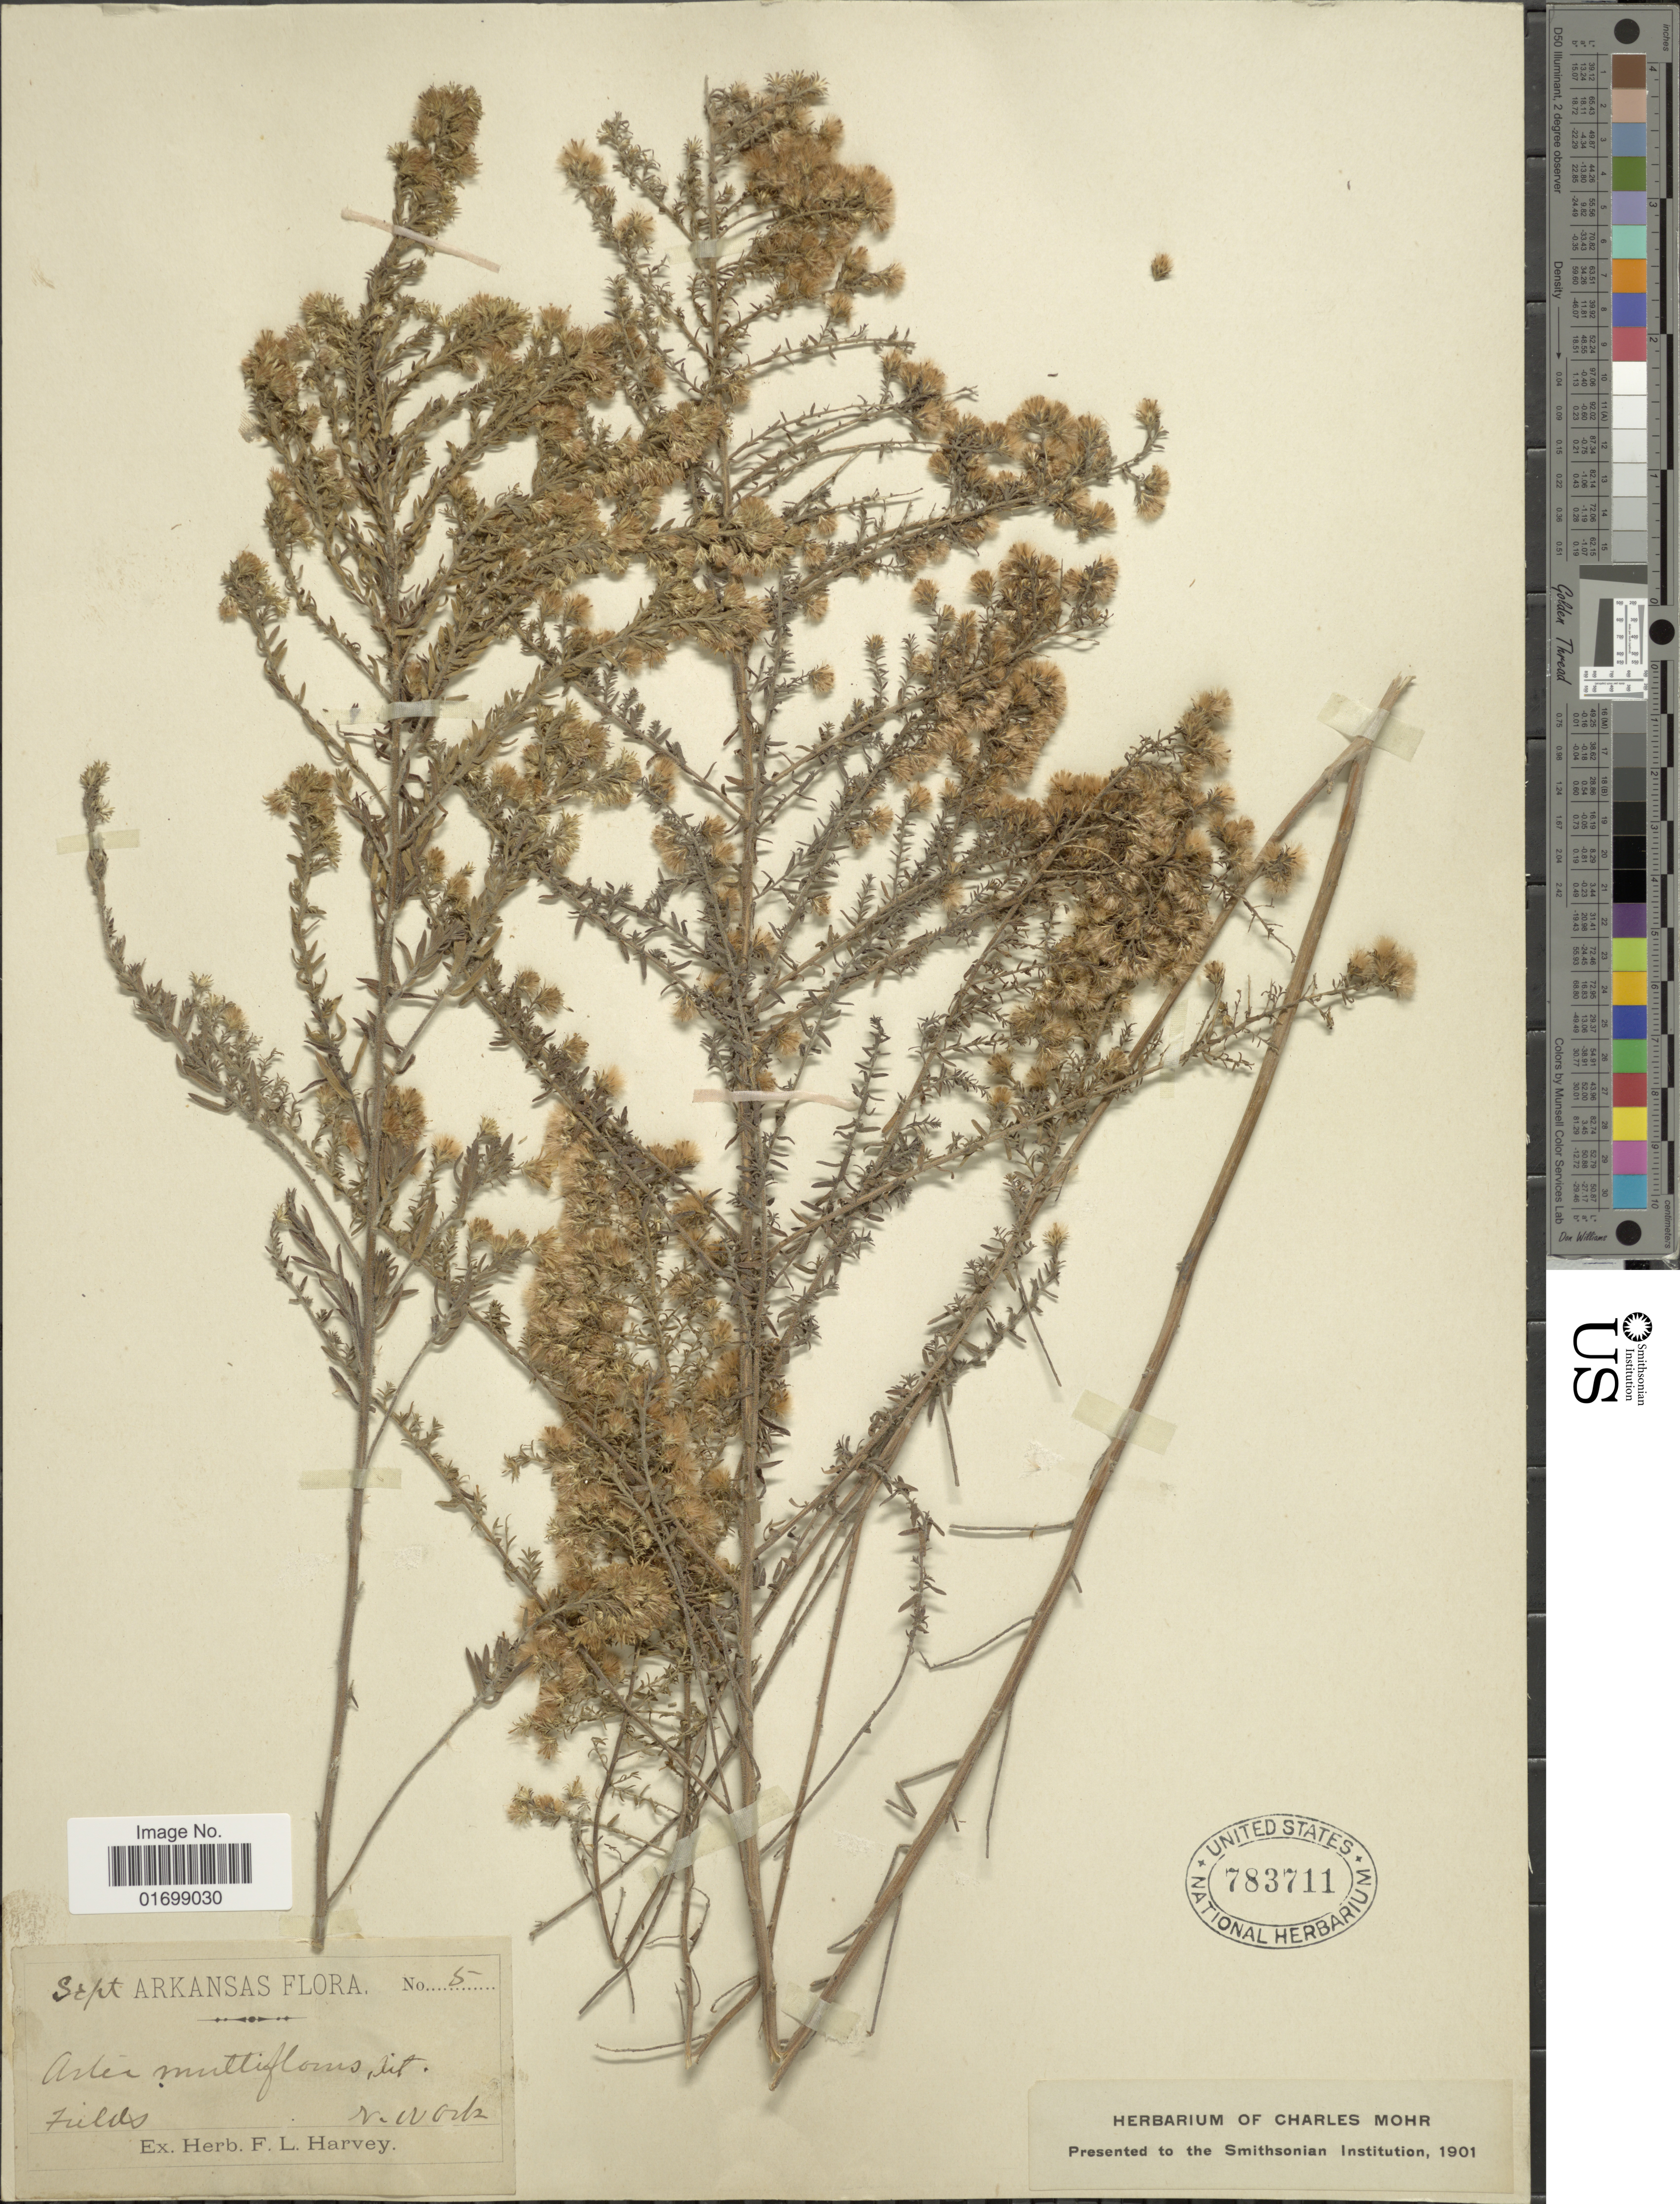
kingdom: Plantae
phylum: Tracheophyta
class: Magnoliopsida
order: Asterales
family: Asteraceae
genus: Symphyotrichum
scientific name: Symphyotrichum ericoides var. prostratum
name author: (Kuntze) G.L. Nesom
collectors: ex herb. F. L. Harvey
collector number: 5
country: United States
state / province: Arkansas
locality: Fields, N.woods.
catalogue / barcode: US 783711